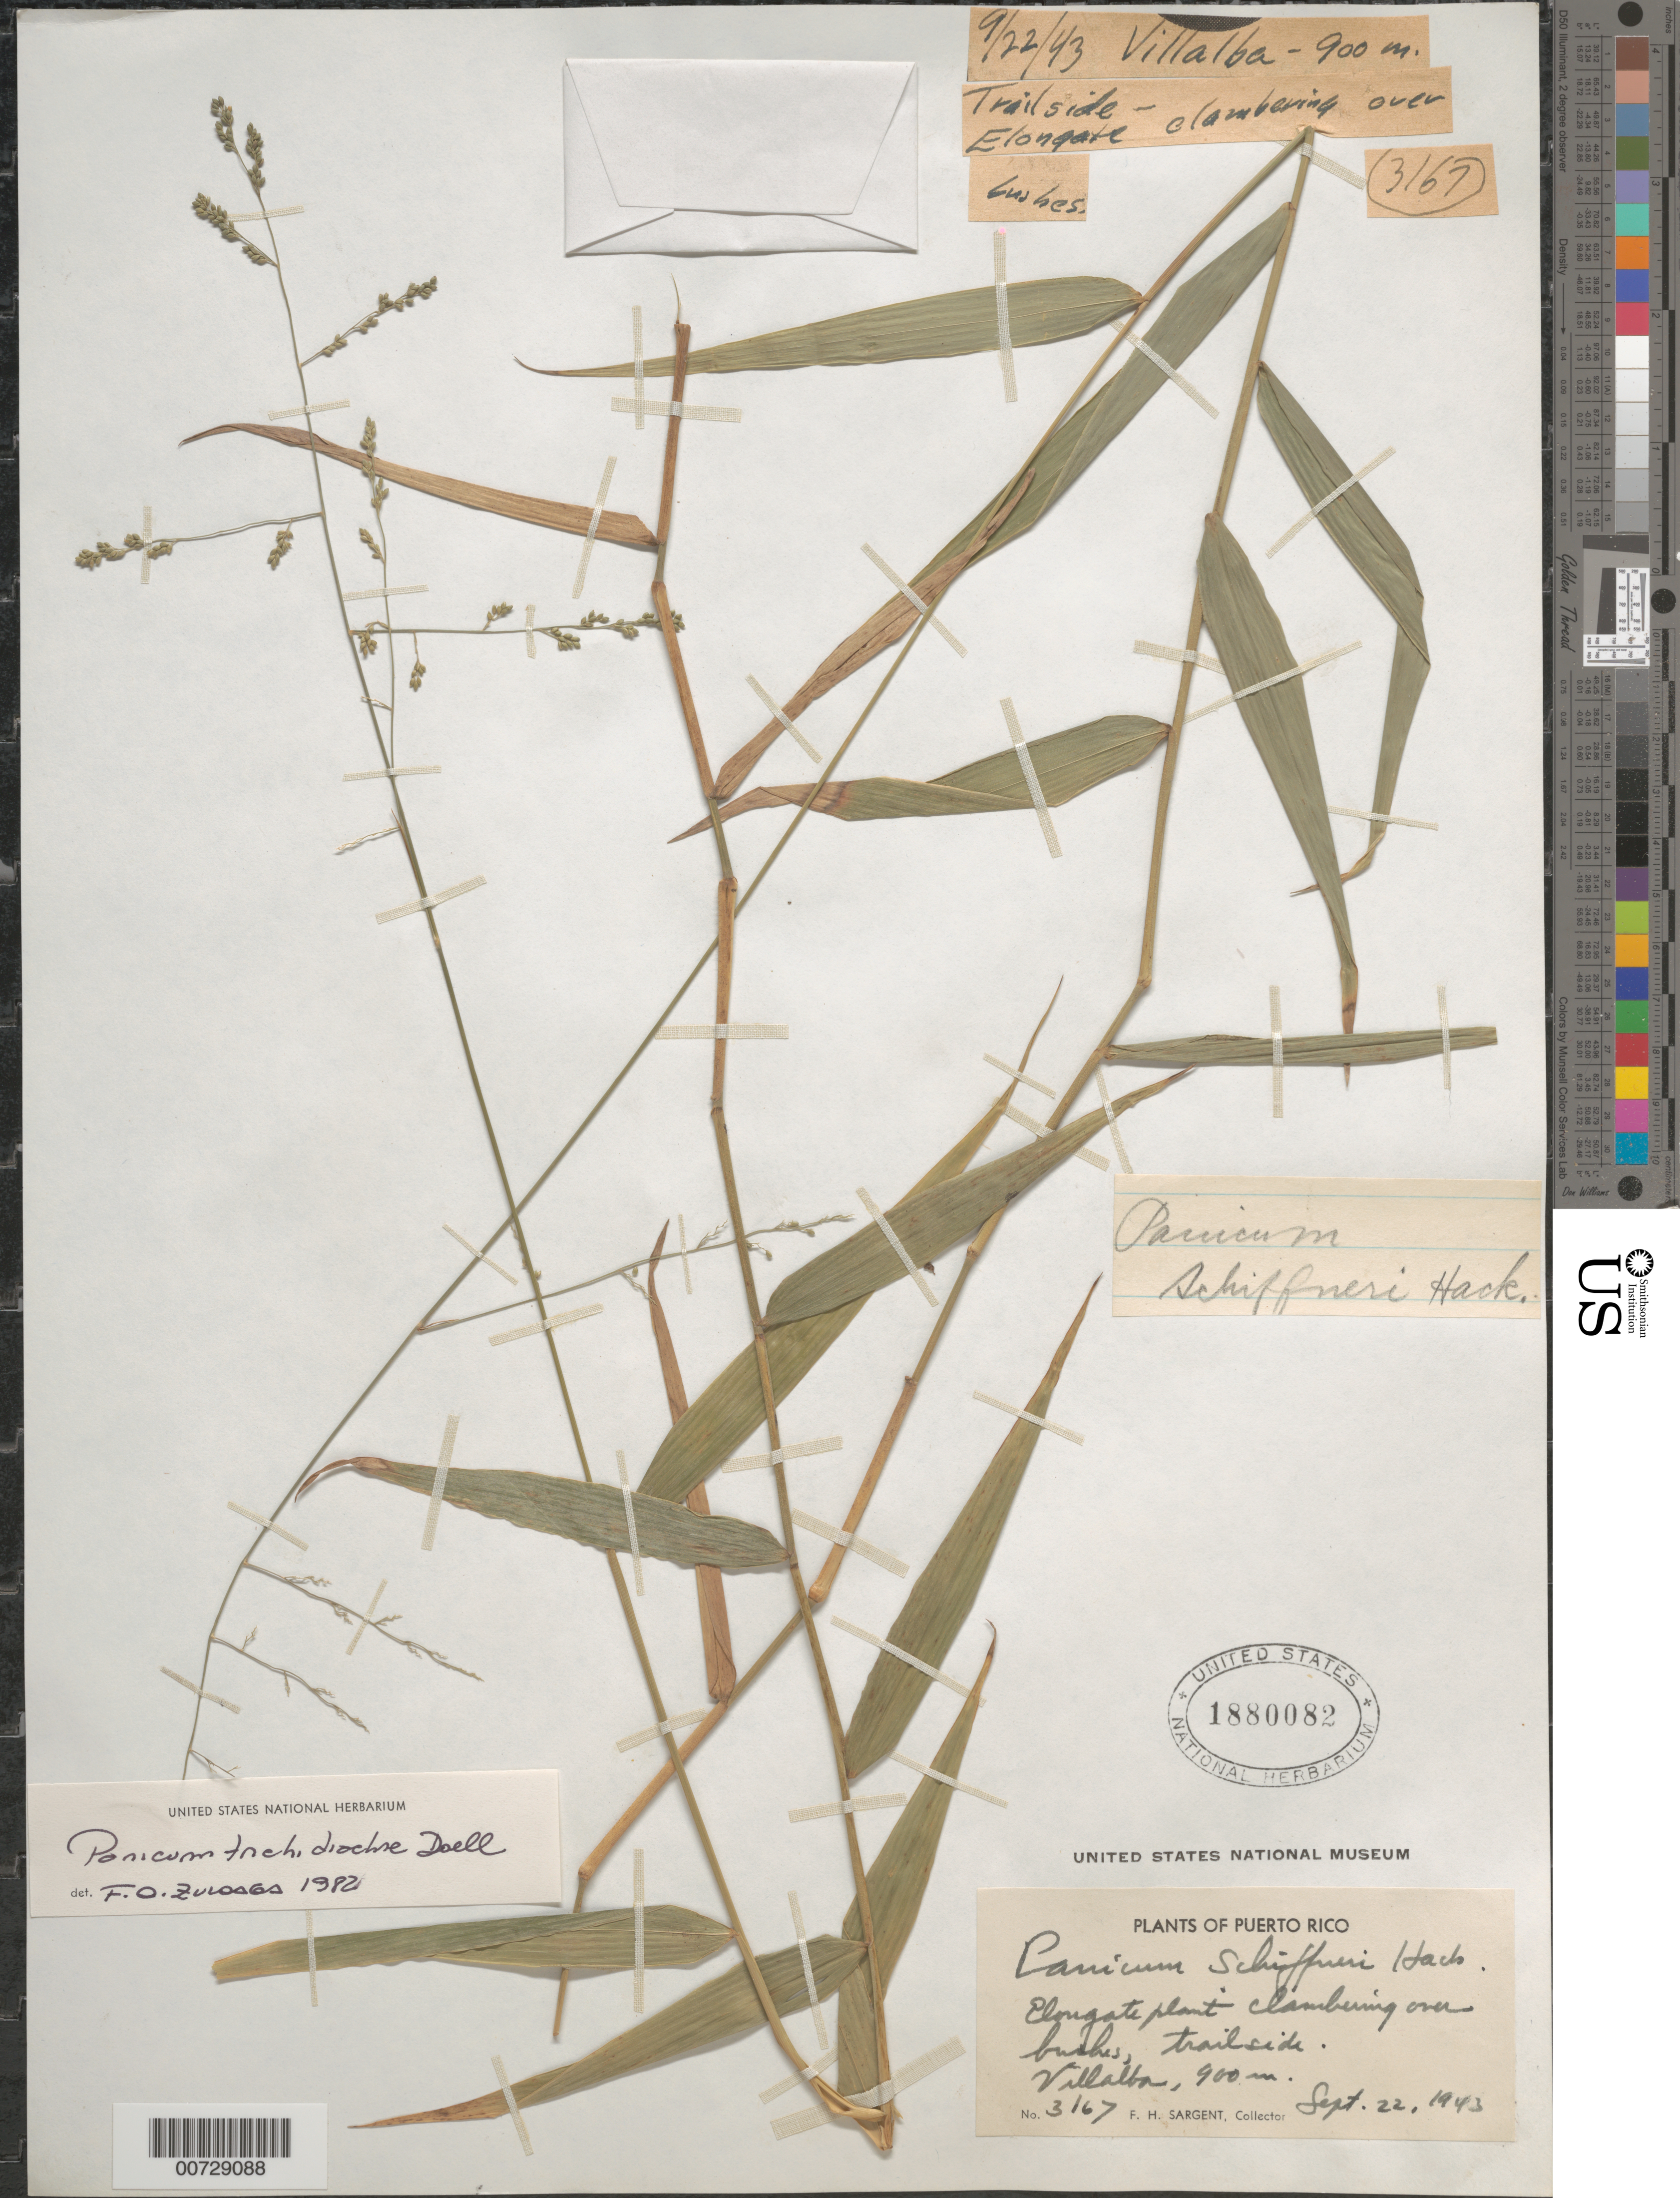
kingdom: Plantae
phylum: Tracheophyta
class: Liliopsida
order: Poales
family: Poaceae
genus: Panicum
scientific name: Panicum trichidiachne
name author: Döll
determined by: Zuloaga, F. O.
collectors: F. H. Sargent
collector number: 3167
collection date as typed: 22 Sep 1943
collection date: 1943-09-22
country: Puerto Rico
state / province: Villalba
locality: Villalba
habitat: Clambering over bushes, trailside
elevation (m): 900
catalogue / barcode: US 1880082